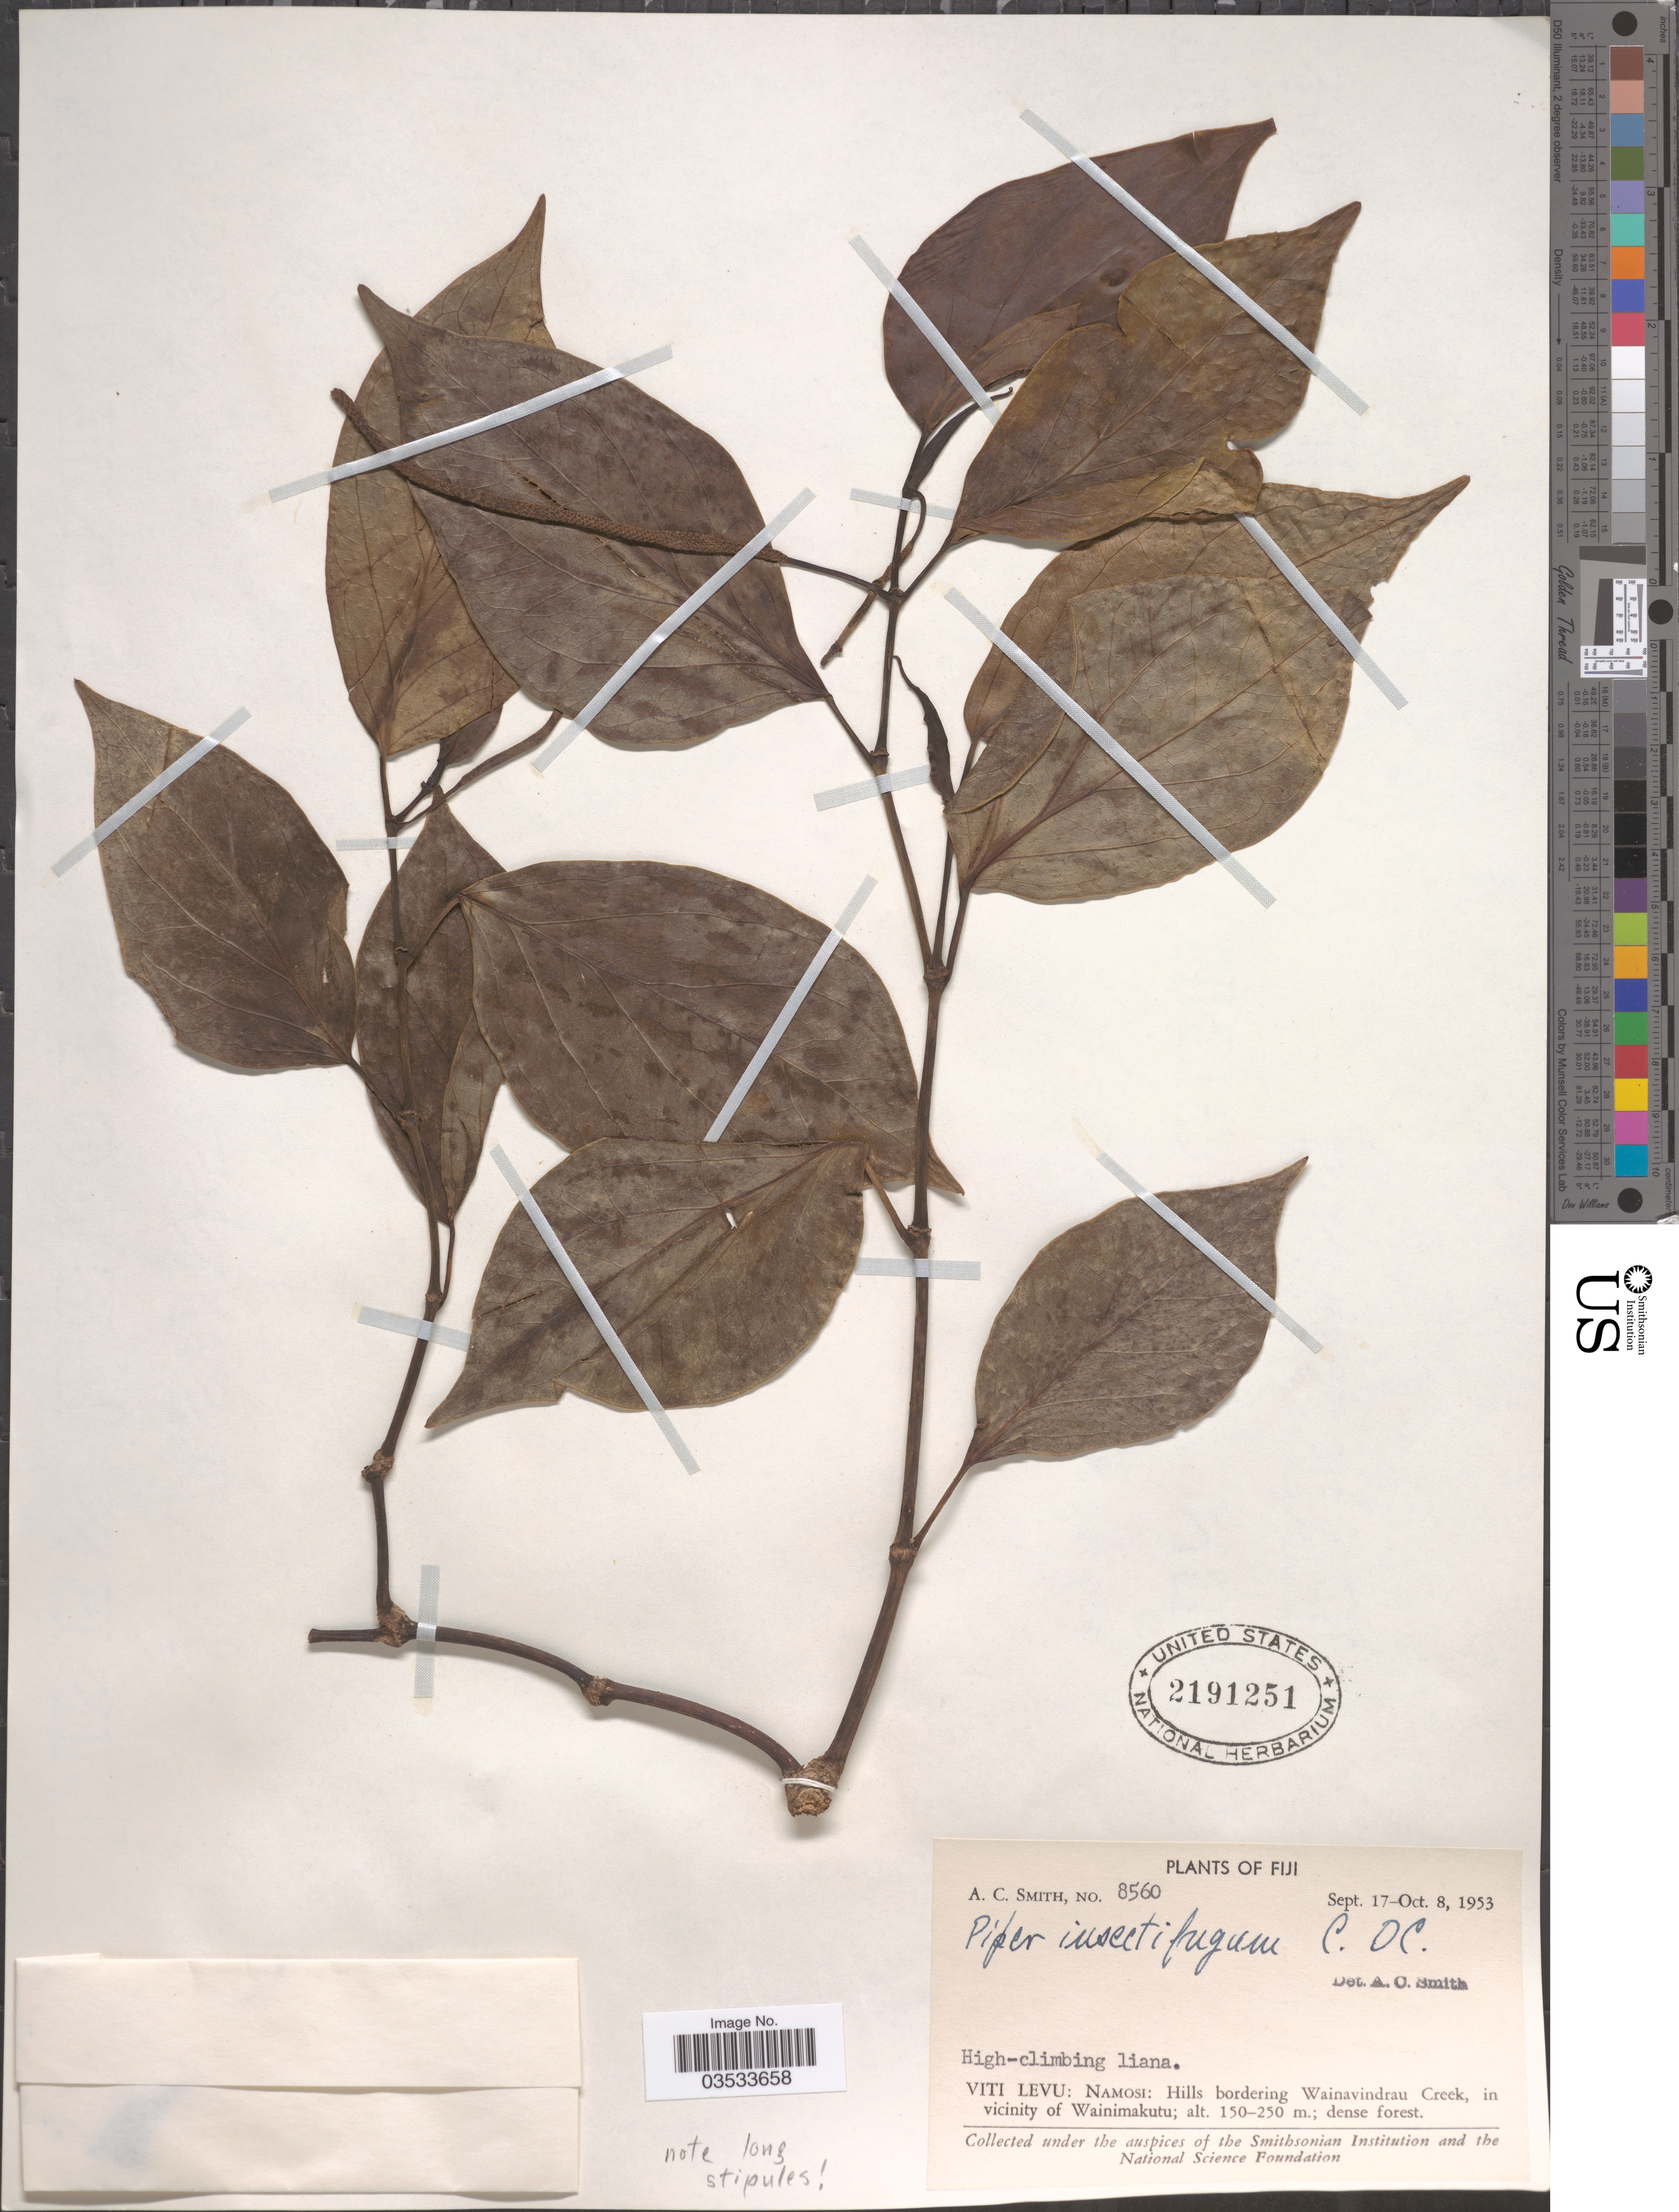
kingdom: Plantae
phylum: Tracheophyta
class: Magnoliopsida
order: Piperales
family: Piperaceae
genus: Piper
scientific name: Piper insectifugum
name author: C. DC.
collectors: A. C. Smith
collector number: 8560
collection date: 1953-09-17/1953-10-08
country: Fiji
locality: Viti Levu: Namosi: Hills bordering Wainavindrau Creek, in vicinity of Wainimakutu.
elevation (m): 150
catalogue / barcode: US 2191251